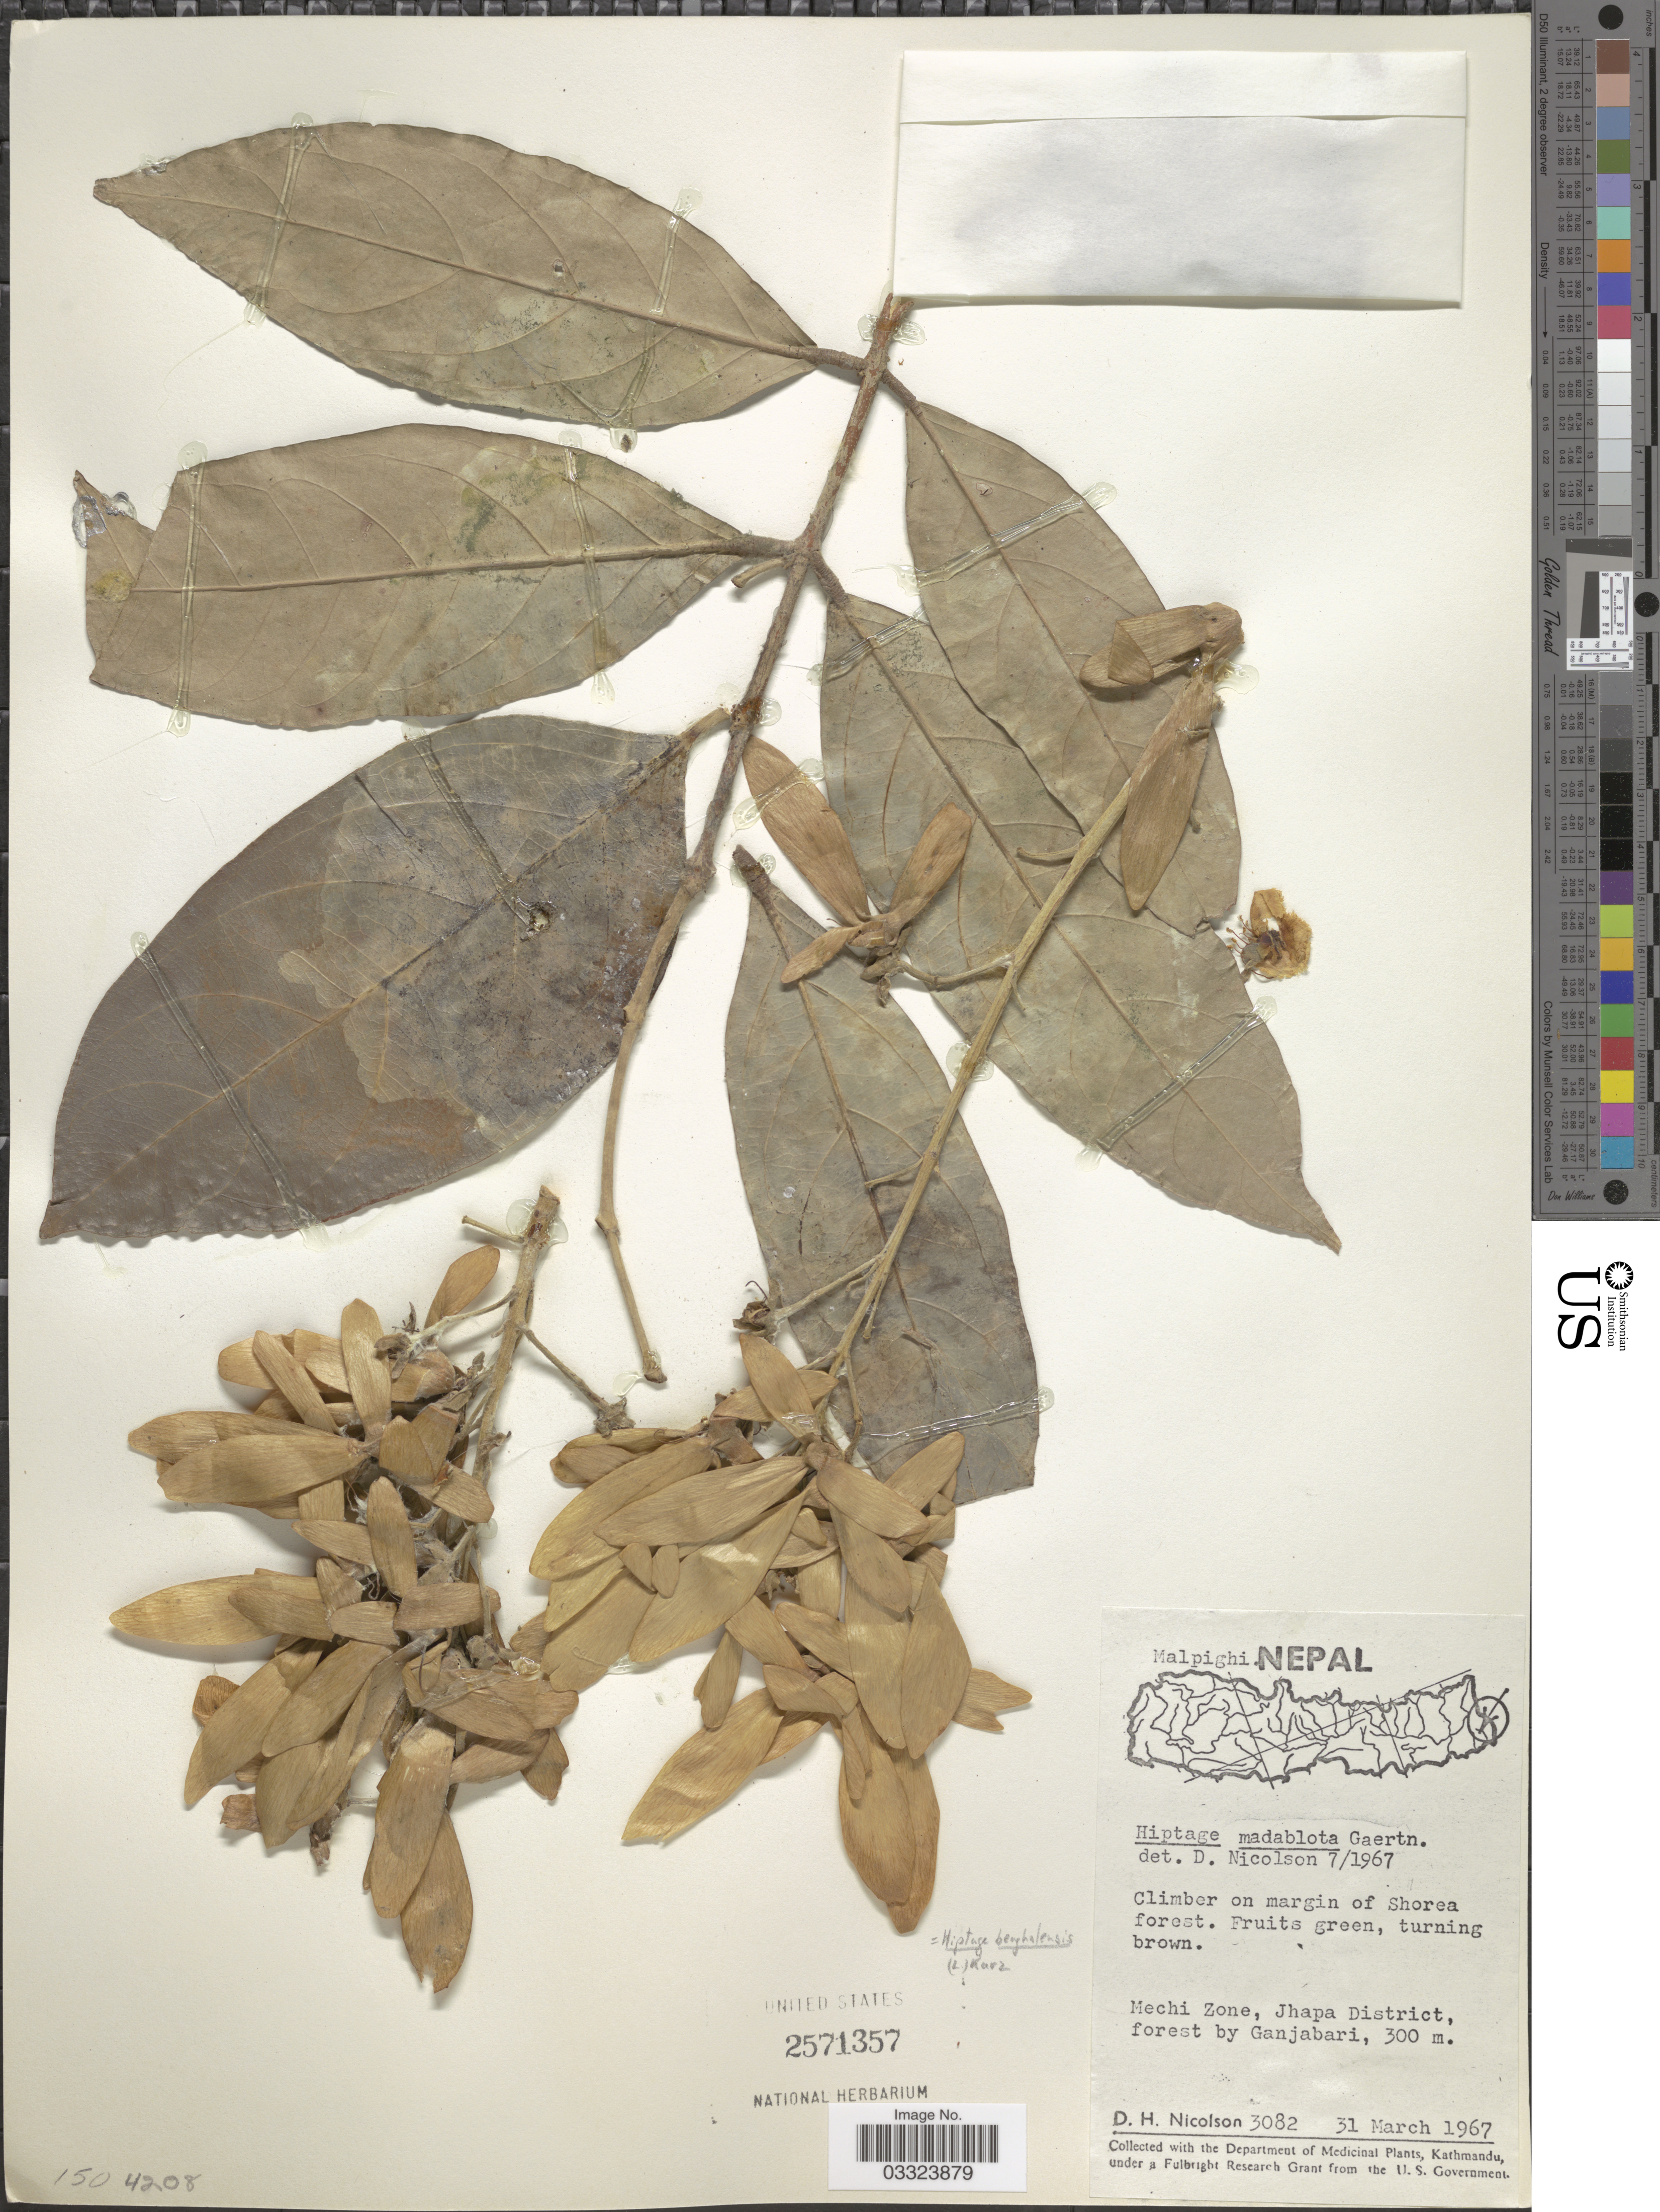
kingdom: Plantae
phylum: Tracheophyta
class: Magnoliopsida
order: Malpighiales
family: Malpighiaceae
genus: Hiptage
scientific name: Hiptage benghalensis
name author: (L.) Kurz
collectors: D. H. Nicolson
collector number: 3082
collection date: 1967-03-31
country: Nepal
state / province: Mechi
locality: Nepal. Mechi Zone, Jhapa District, forest by Ganjabari.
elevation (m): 300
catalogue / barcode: US 2571357